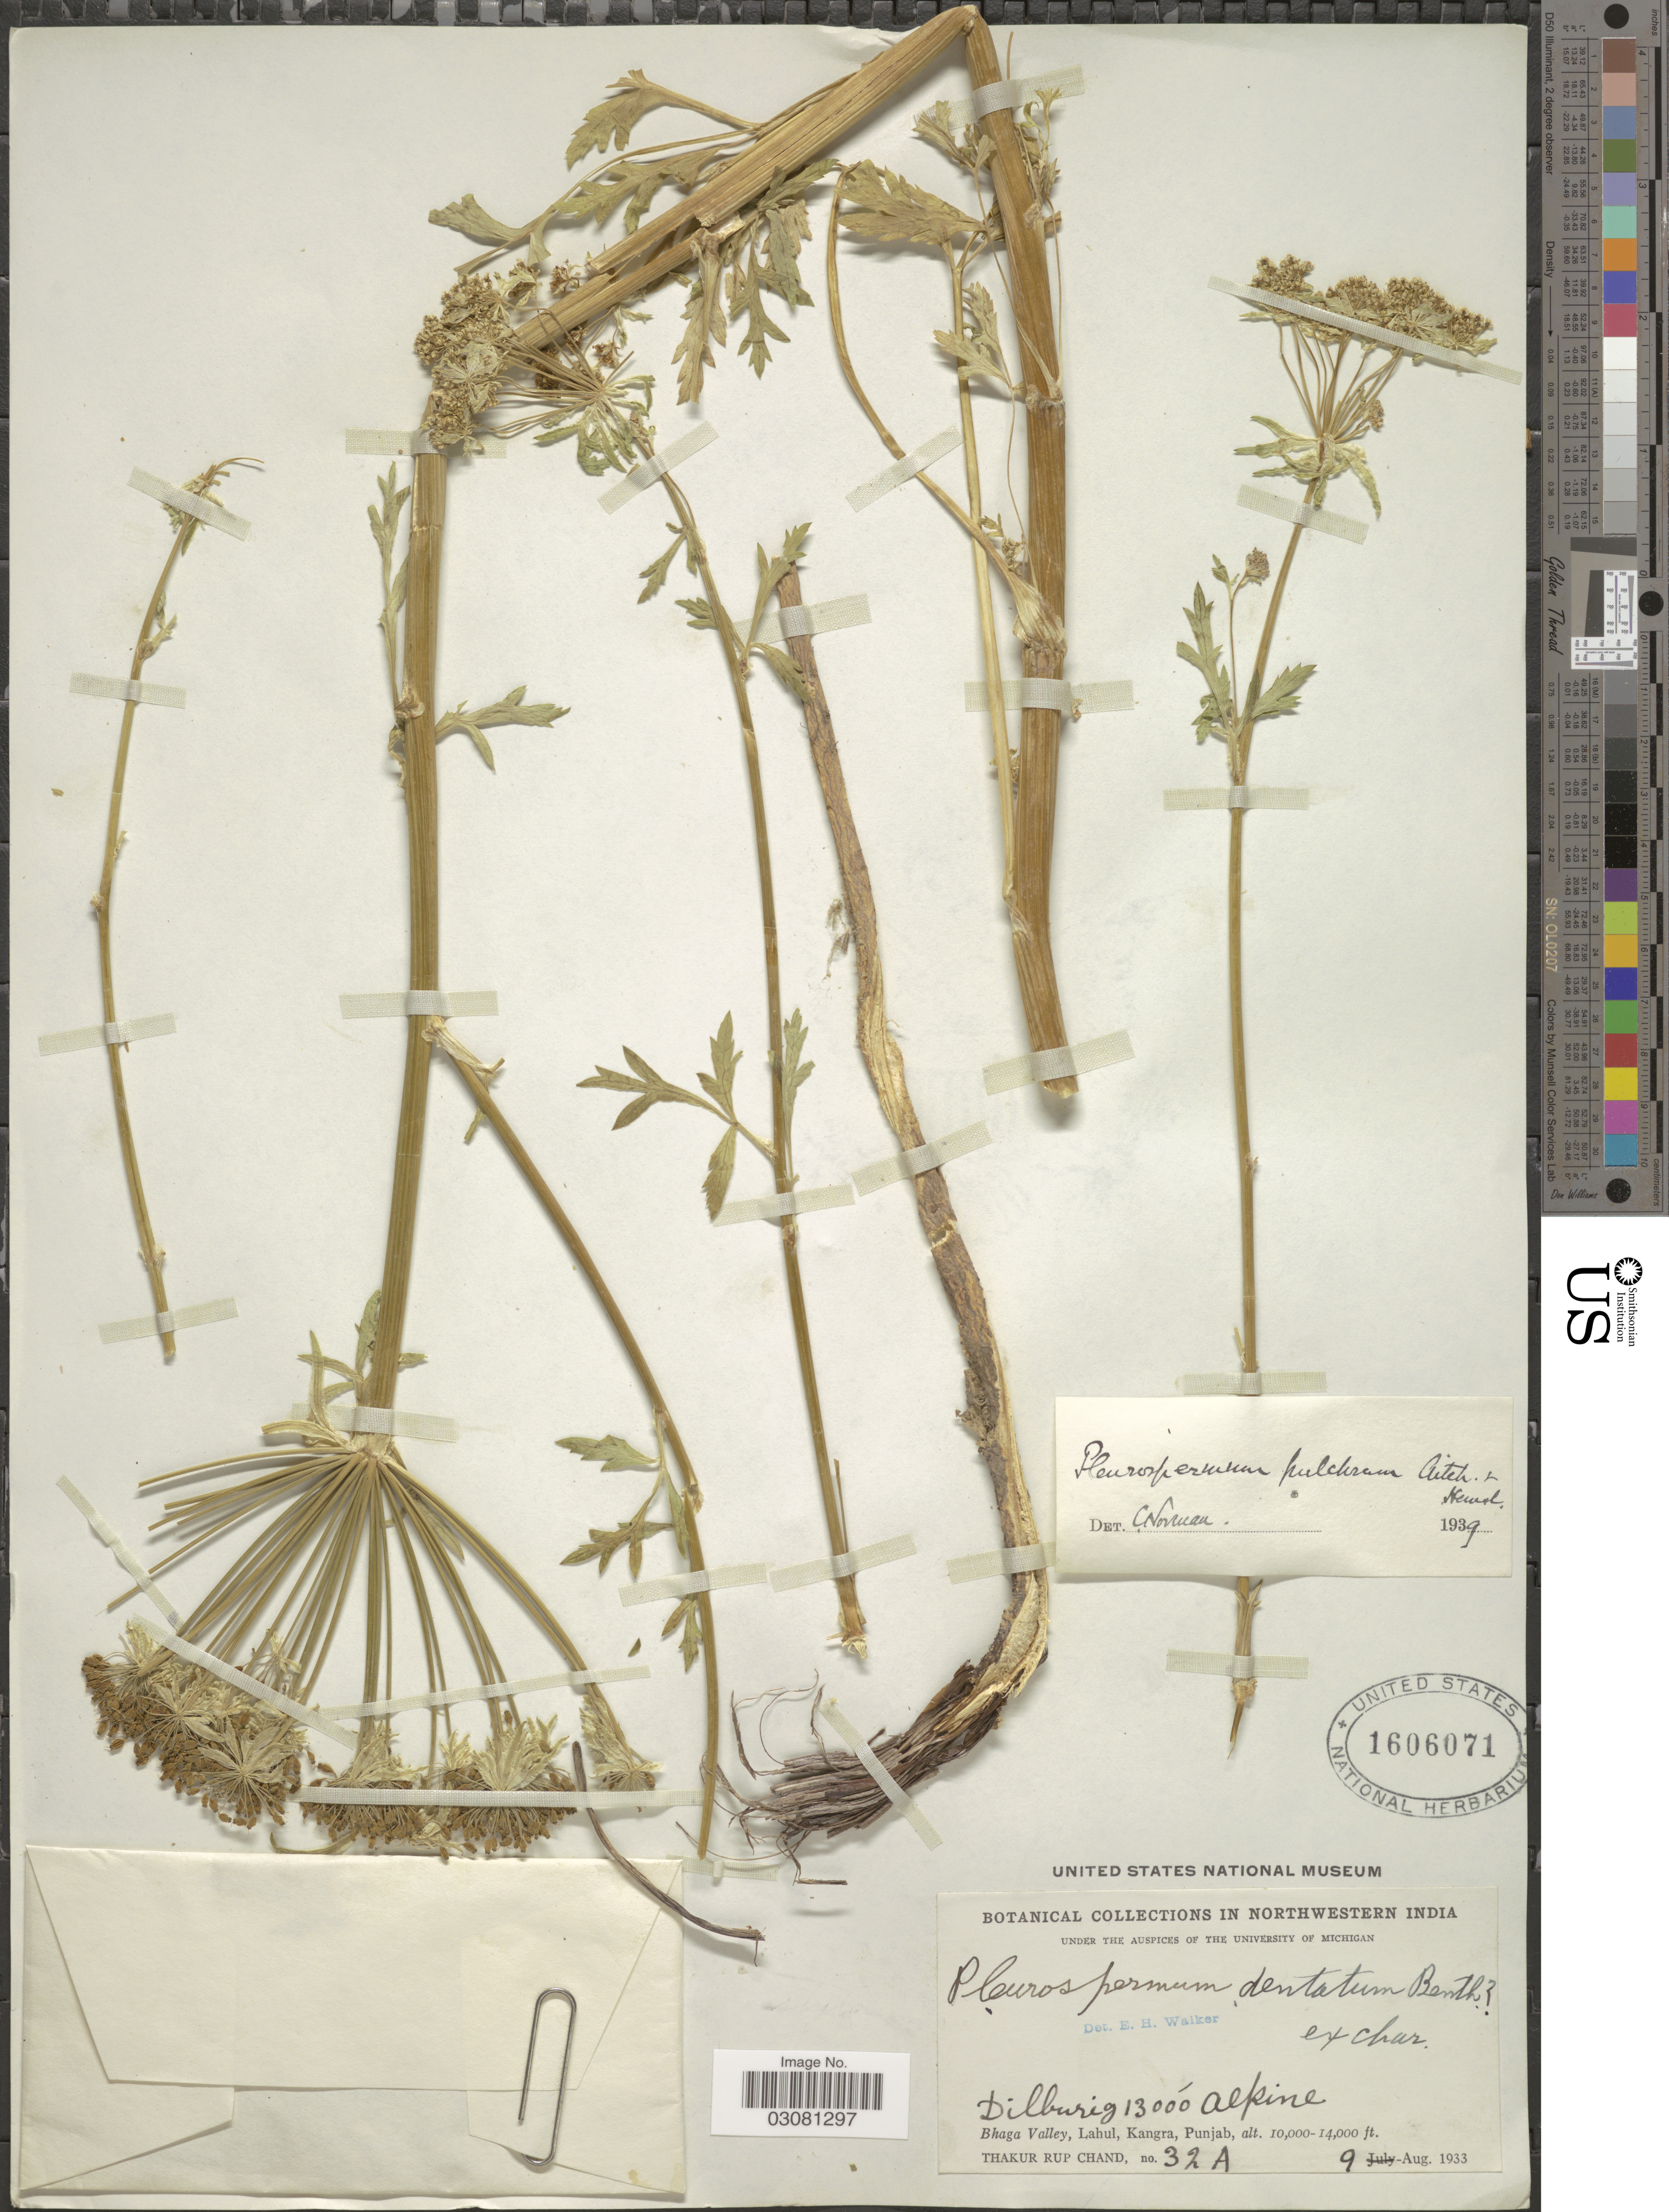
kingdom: Plantae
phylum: Tracheophyta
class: Magnoliopsida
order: Apiales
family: Apiaceae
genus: Pleurospermum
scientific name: Pleurospermum pulchrum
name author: Aitch. & Hemsl.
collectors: T. R. Chand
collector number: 32 A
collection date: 1933-08-09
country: India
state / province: Punjab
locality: Northwestern India. Dilburig Alpine. Bhaga Valley, Lahul, Kangra.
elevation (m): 3962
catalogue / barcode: US 1606071